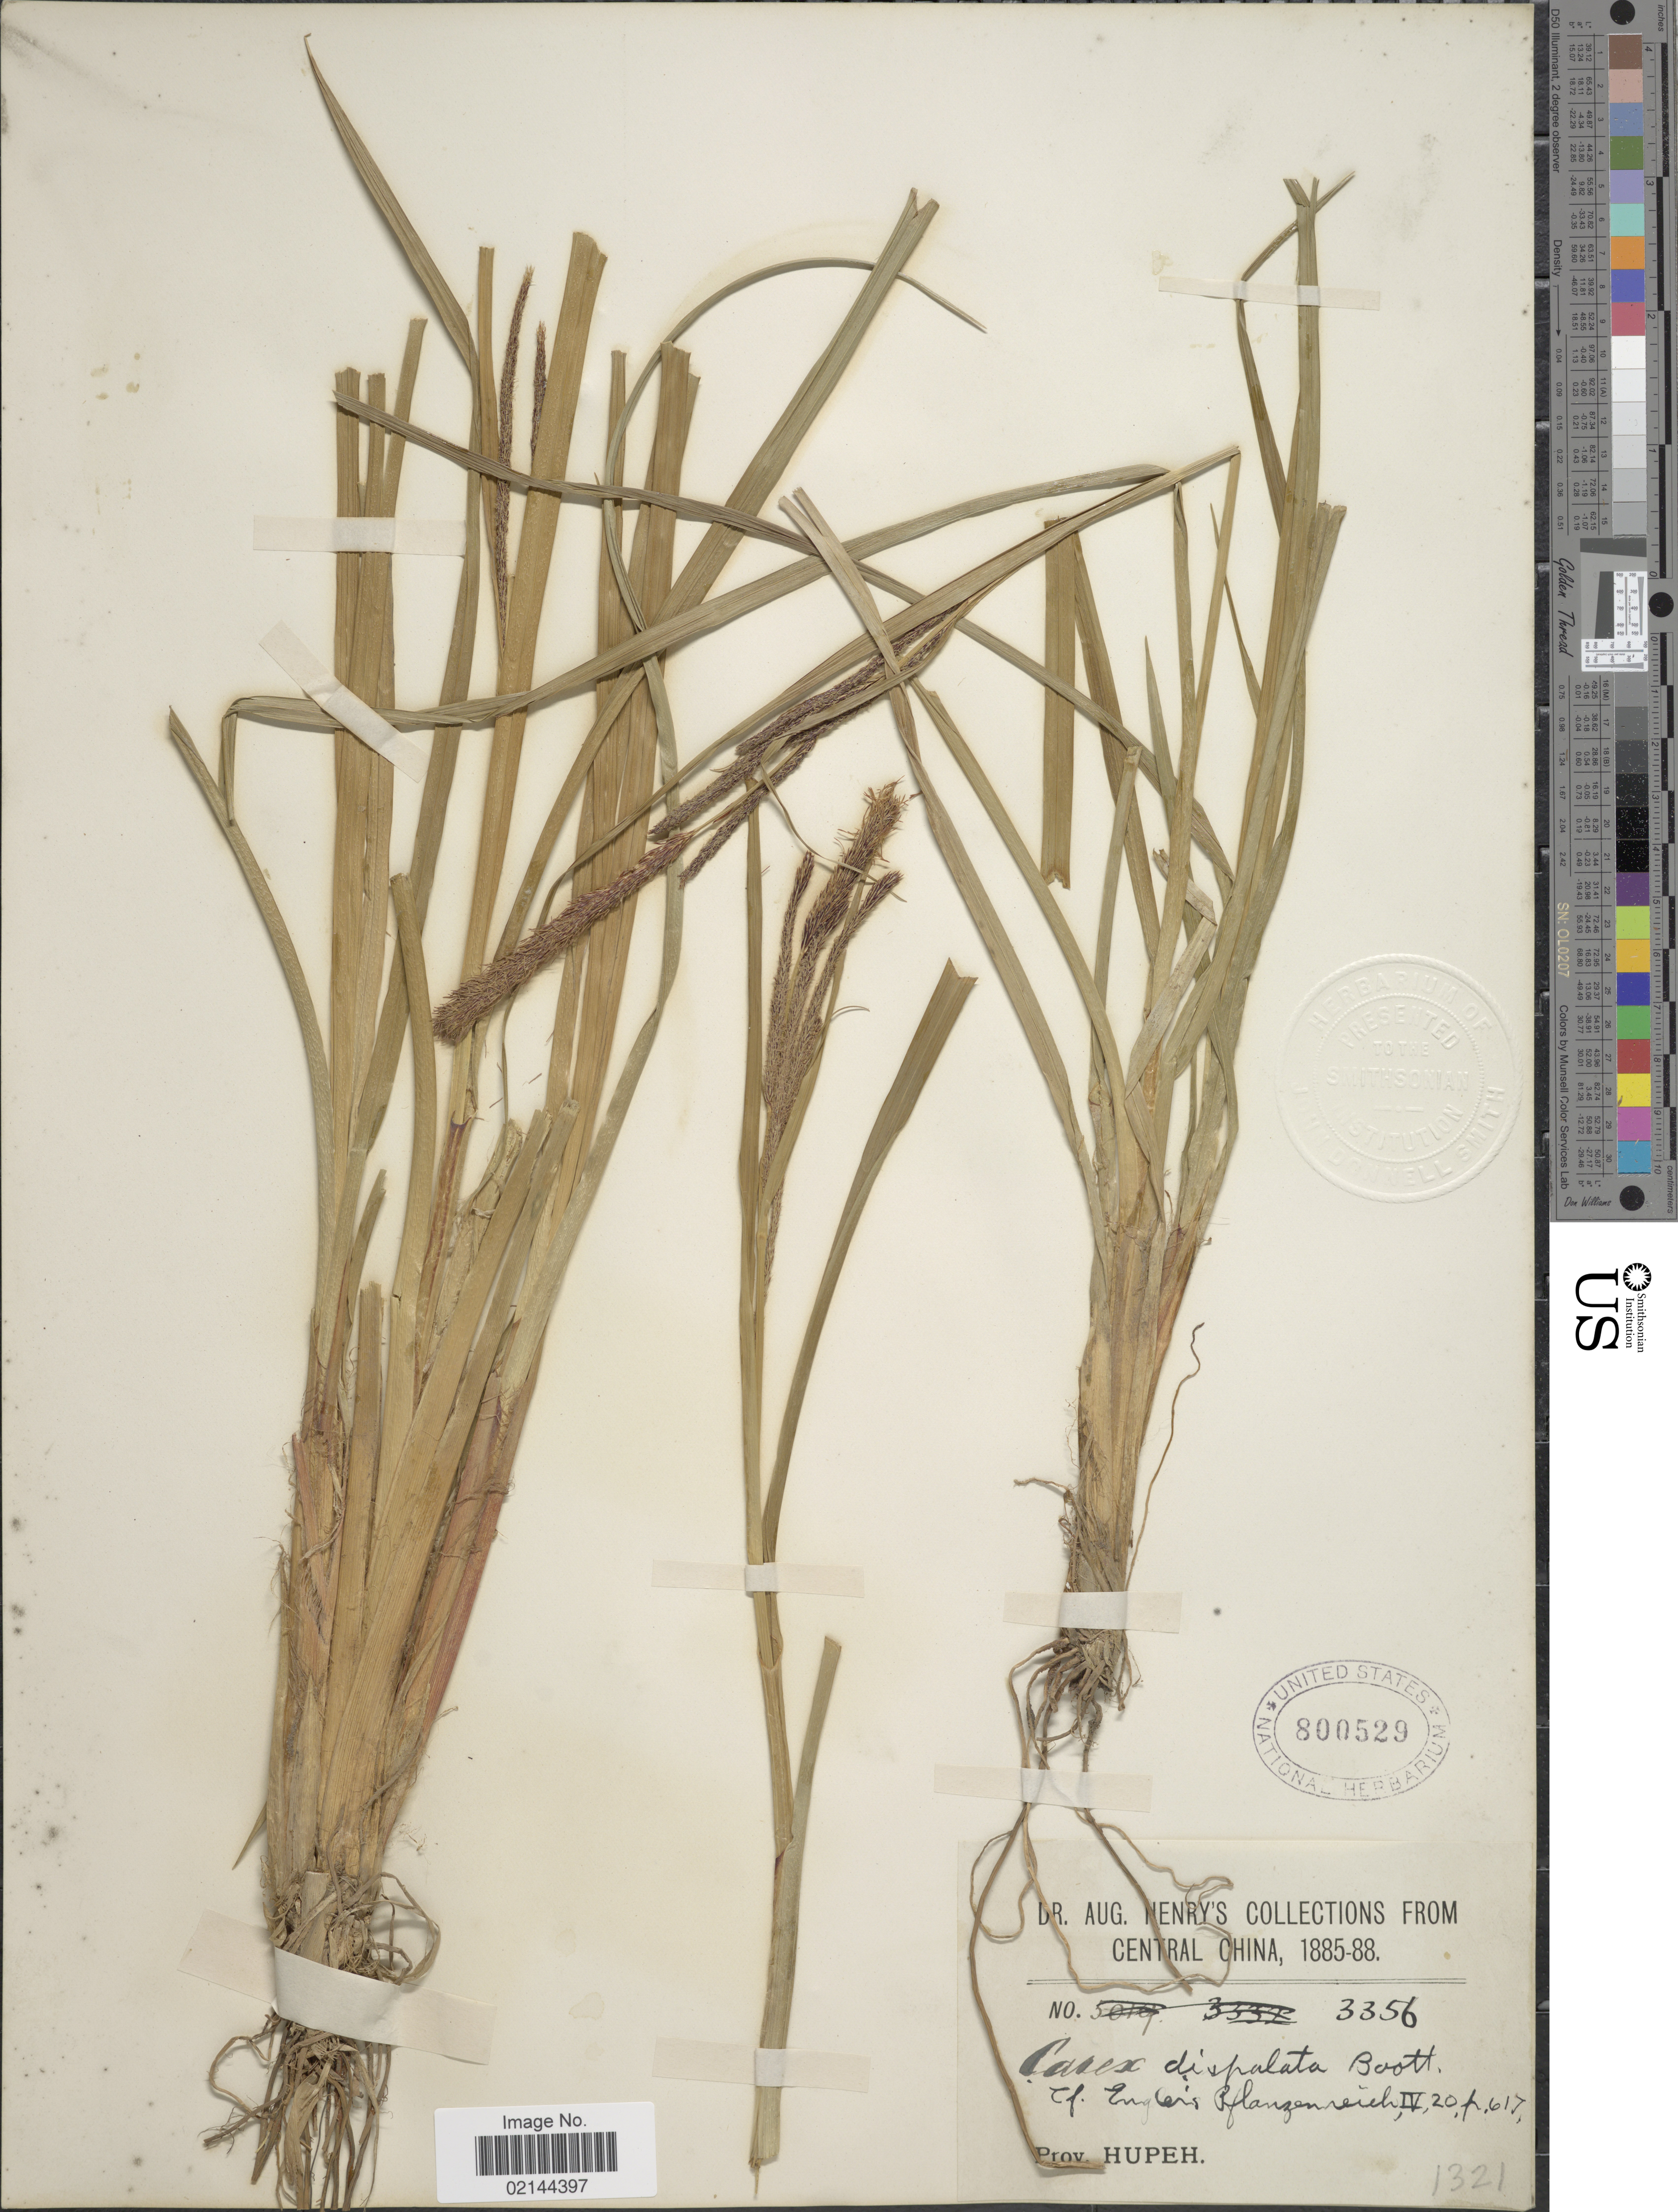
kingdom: Plantae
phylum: Tracheophyta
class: Liliopsida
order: Poales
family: Cyperaceae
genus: Carex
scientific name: Carex dispalata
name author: Boott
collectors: A. Henry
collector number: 3356/1321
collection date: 1885/1888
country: China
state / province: Hubei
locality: Central China. Hupeh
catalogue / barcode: US 800529